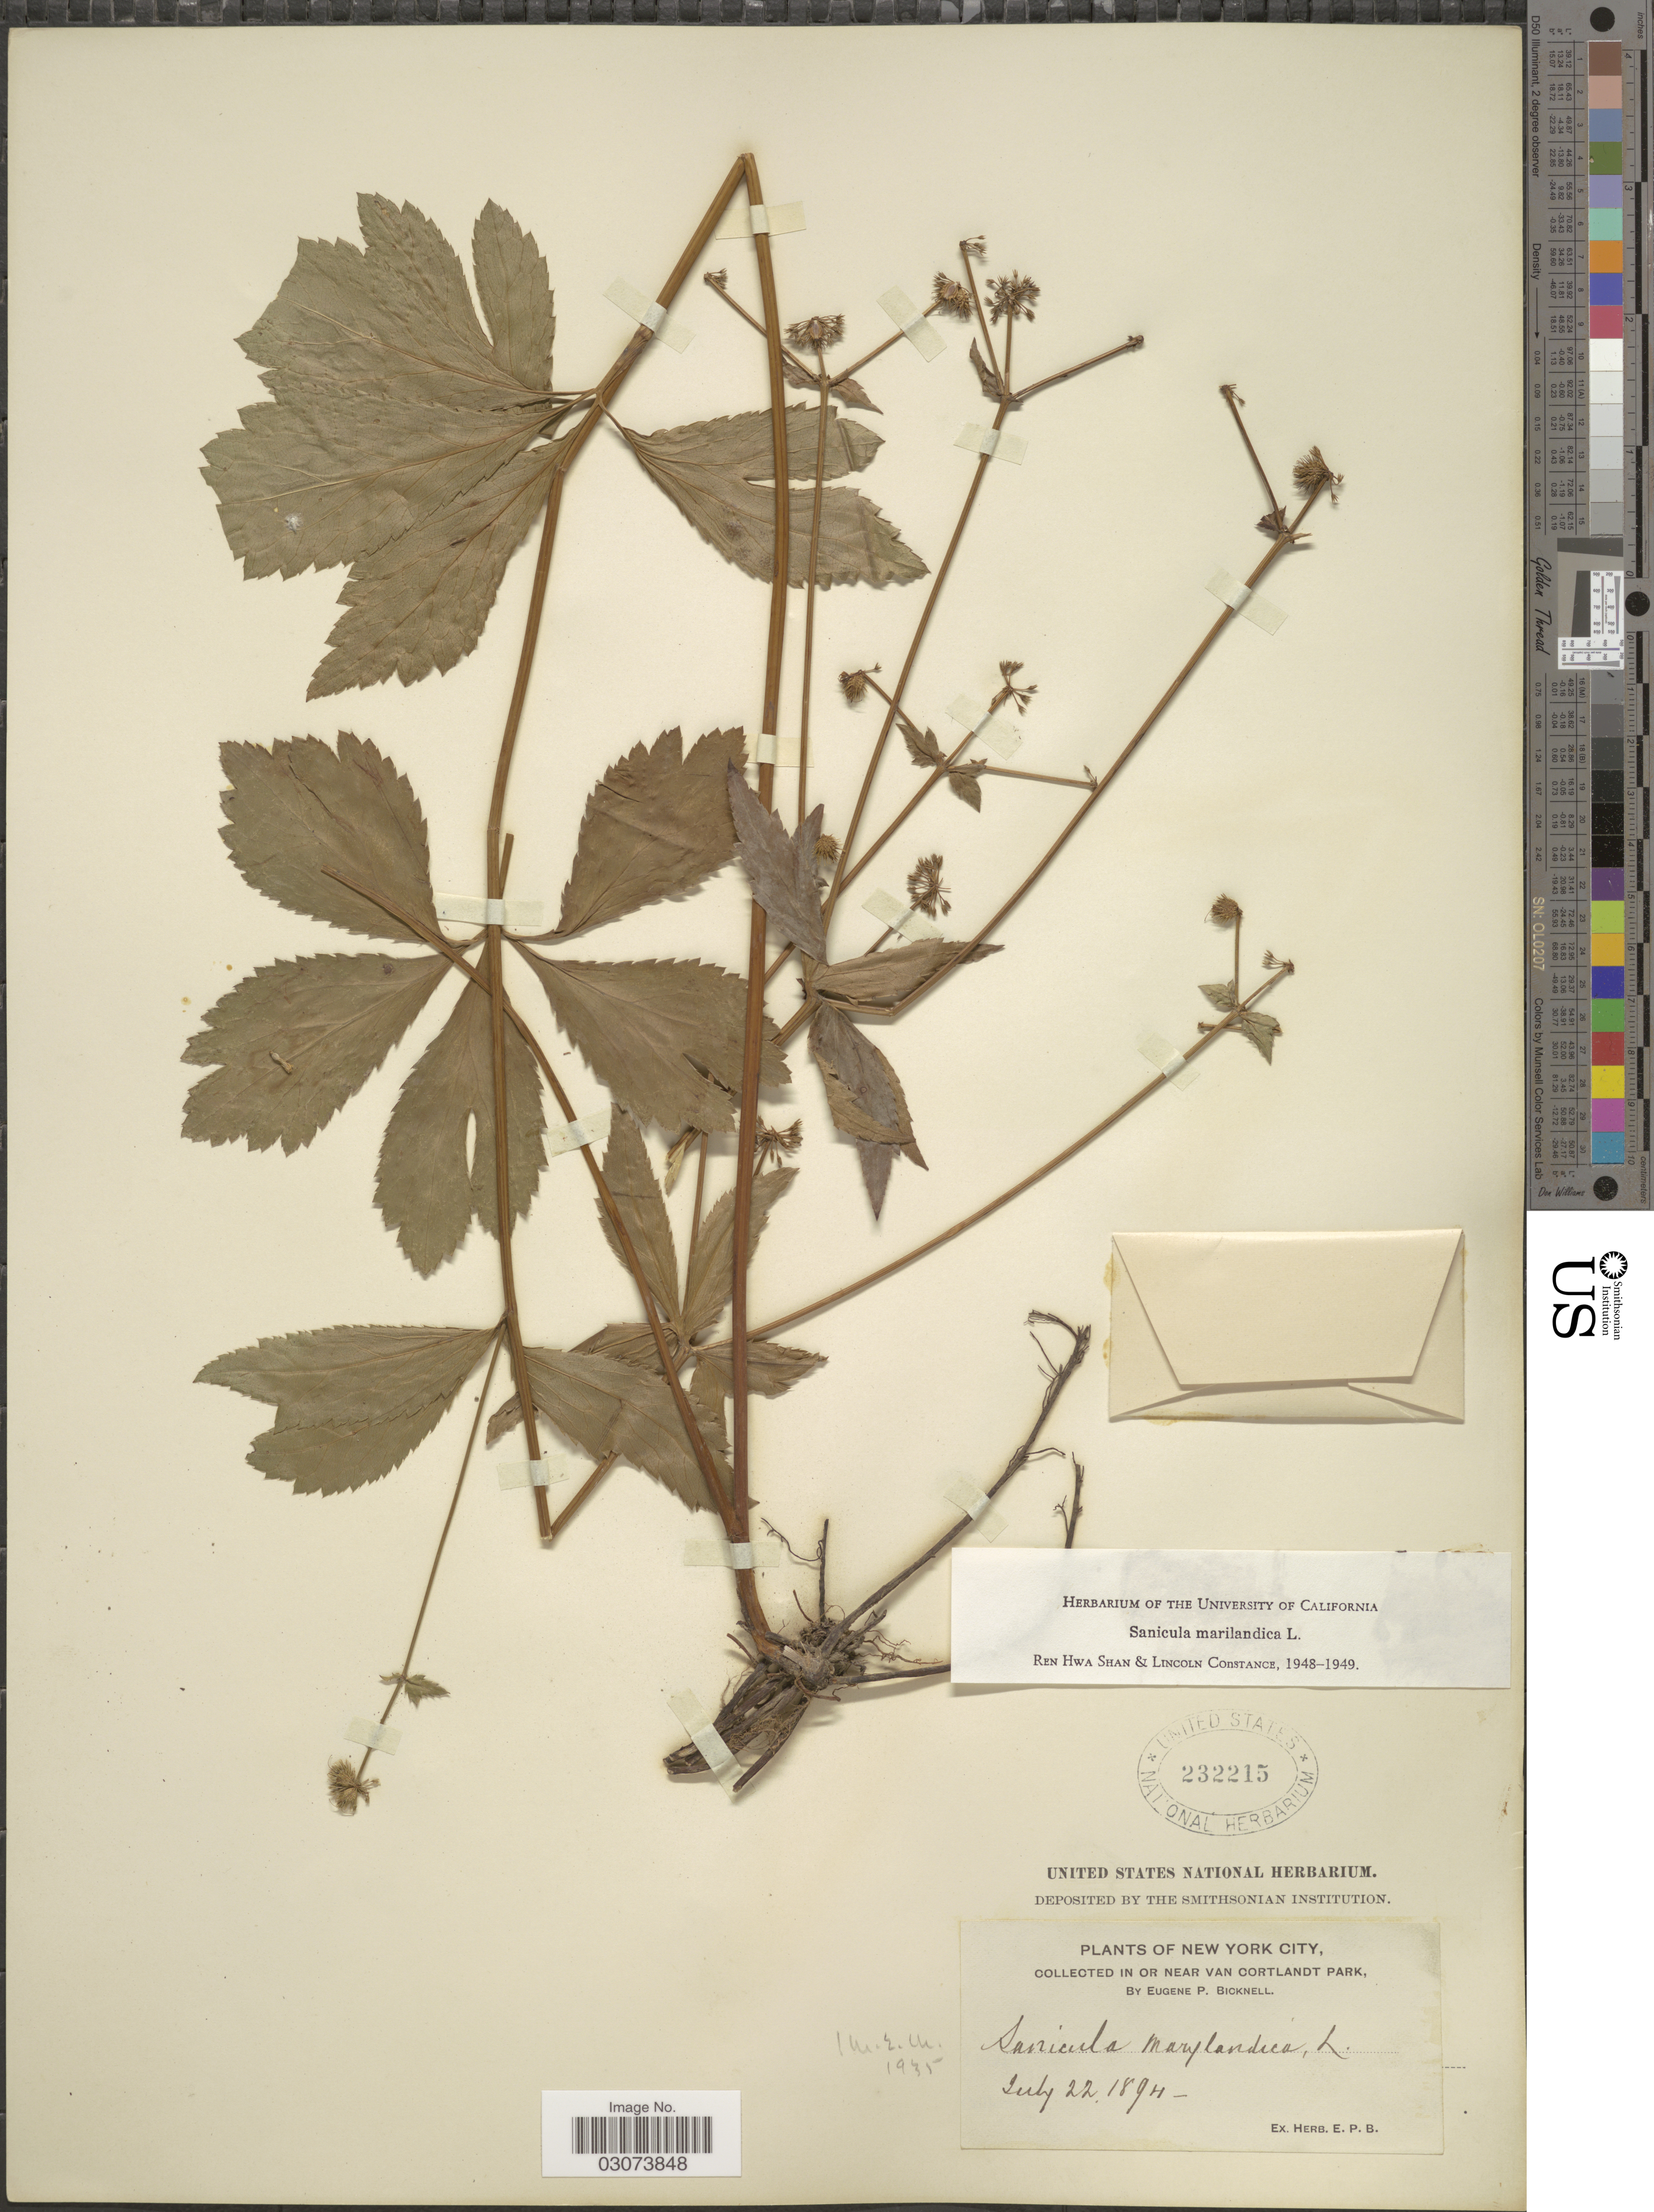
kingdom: Plantae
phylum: Tracheophyta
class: Magnoliopsida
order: Apiales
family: Apiaceae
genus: Sanicula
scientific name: Sanicula marilandica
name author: L.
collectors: E. P. Bicknell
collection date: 1894-07-22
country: United States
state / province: New York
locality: In or near Van Cortlandt Park.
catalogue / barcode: US 232215